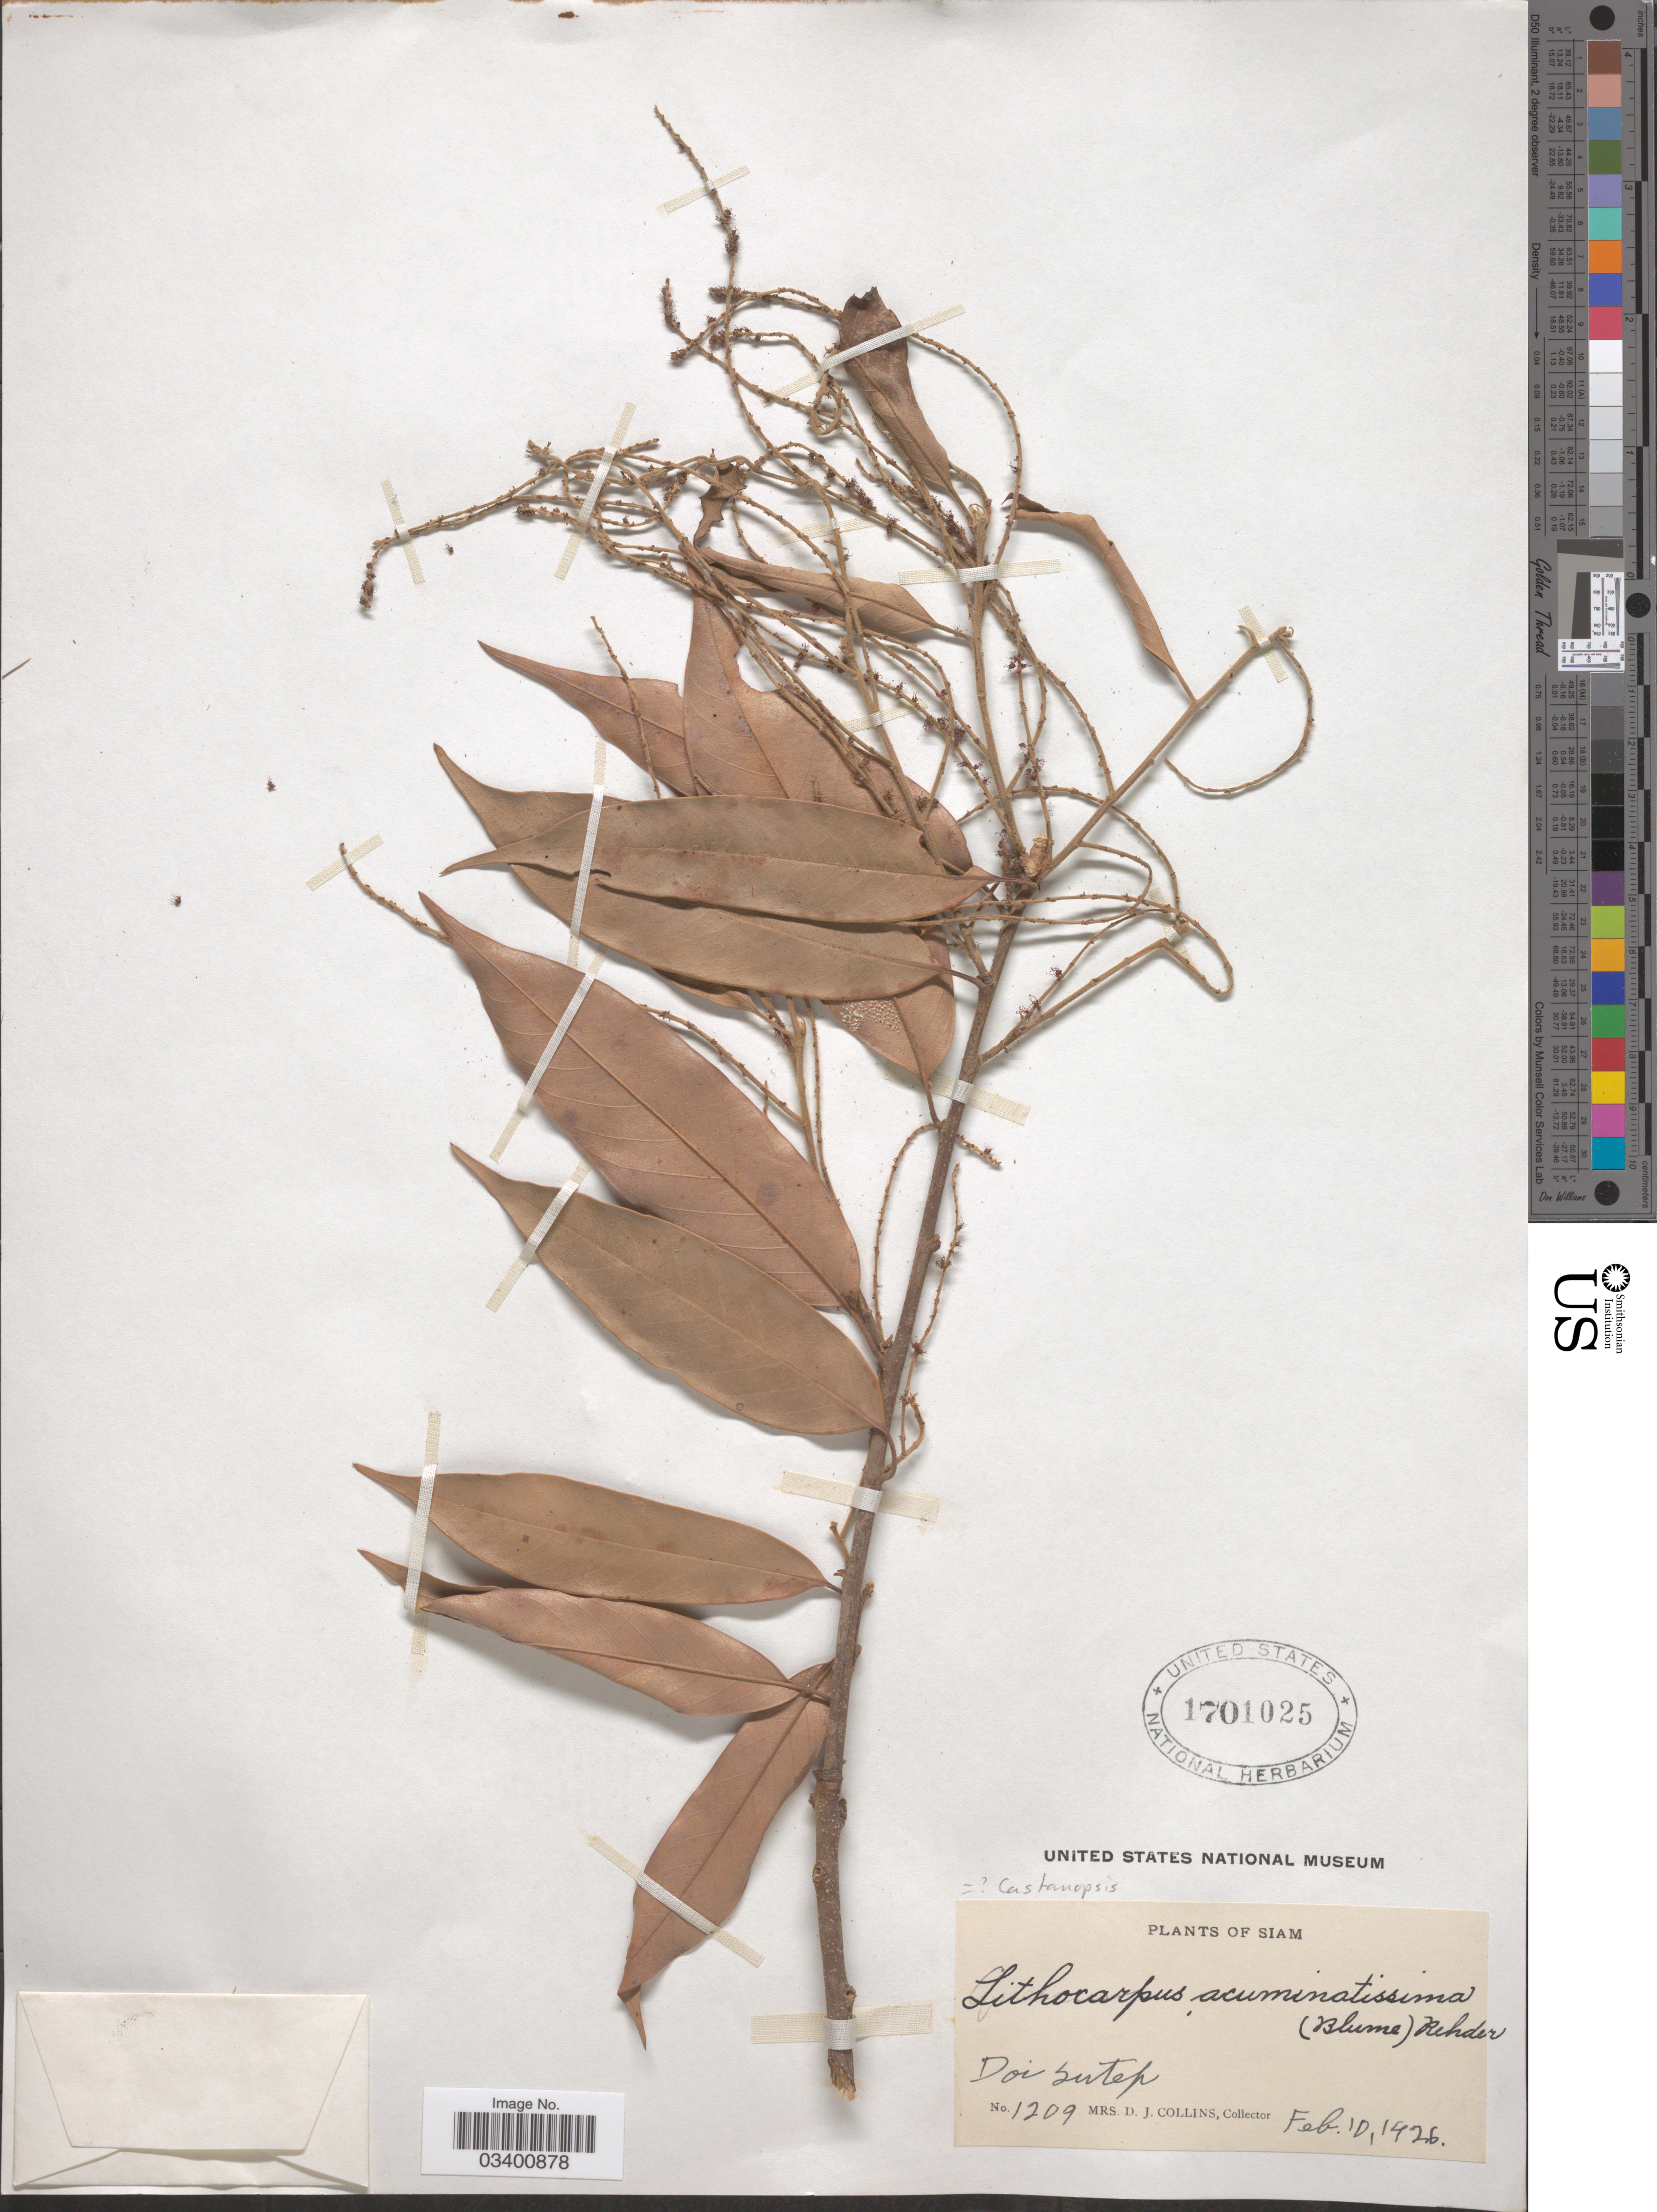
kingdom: Plantae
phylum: Tracheophyta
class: Magnoliopsida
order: Fagales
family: Fagaceae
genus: Castanopsis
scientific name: Castanopsis acuminatissima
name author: (Blume) A. DC.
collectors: Mrs. D. J. Collins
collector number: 1209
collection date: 1926-02-10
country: Thailand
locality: Siam, Doi Sutep.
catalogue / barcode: US 1701025